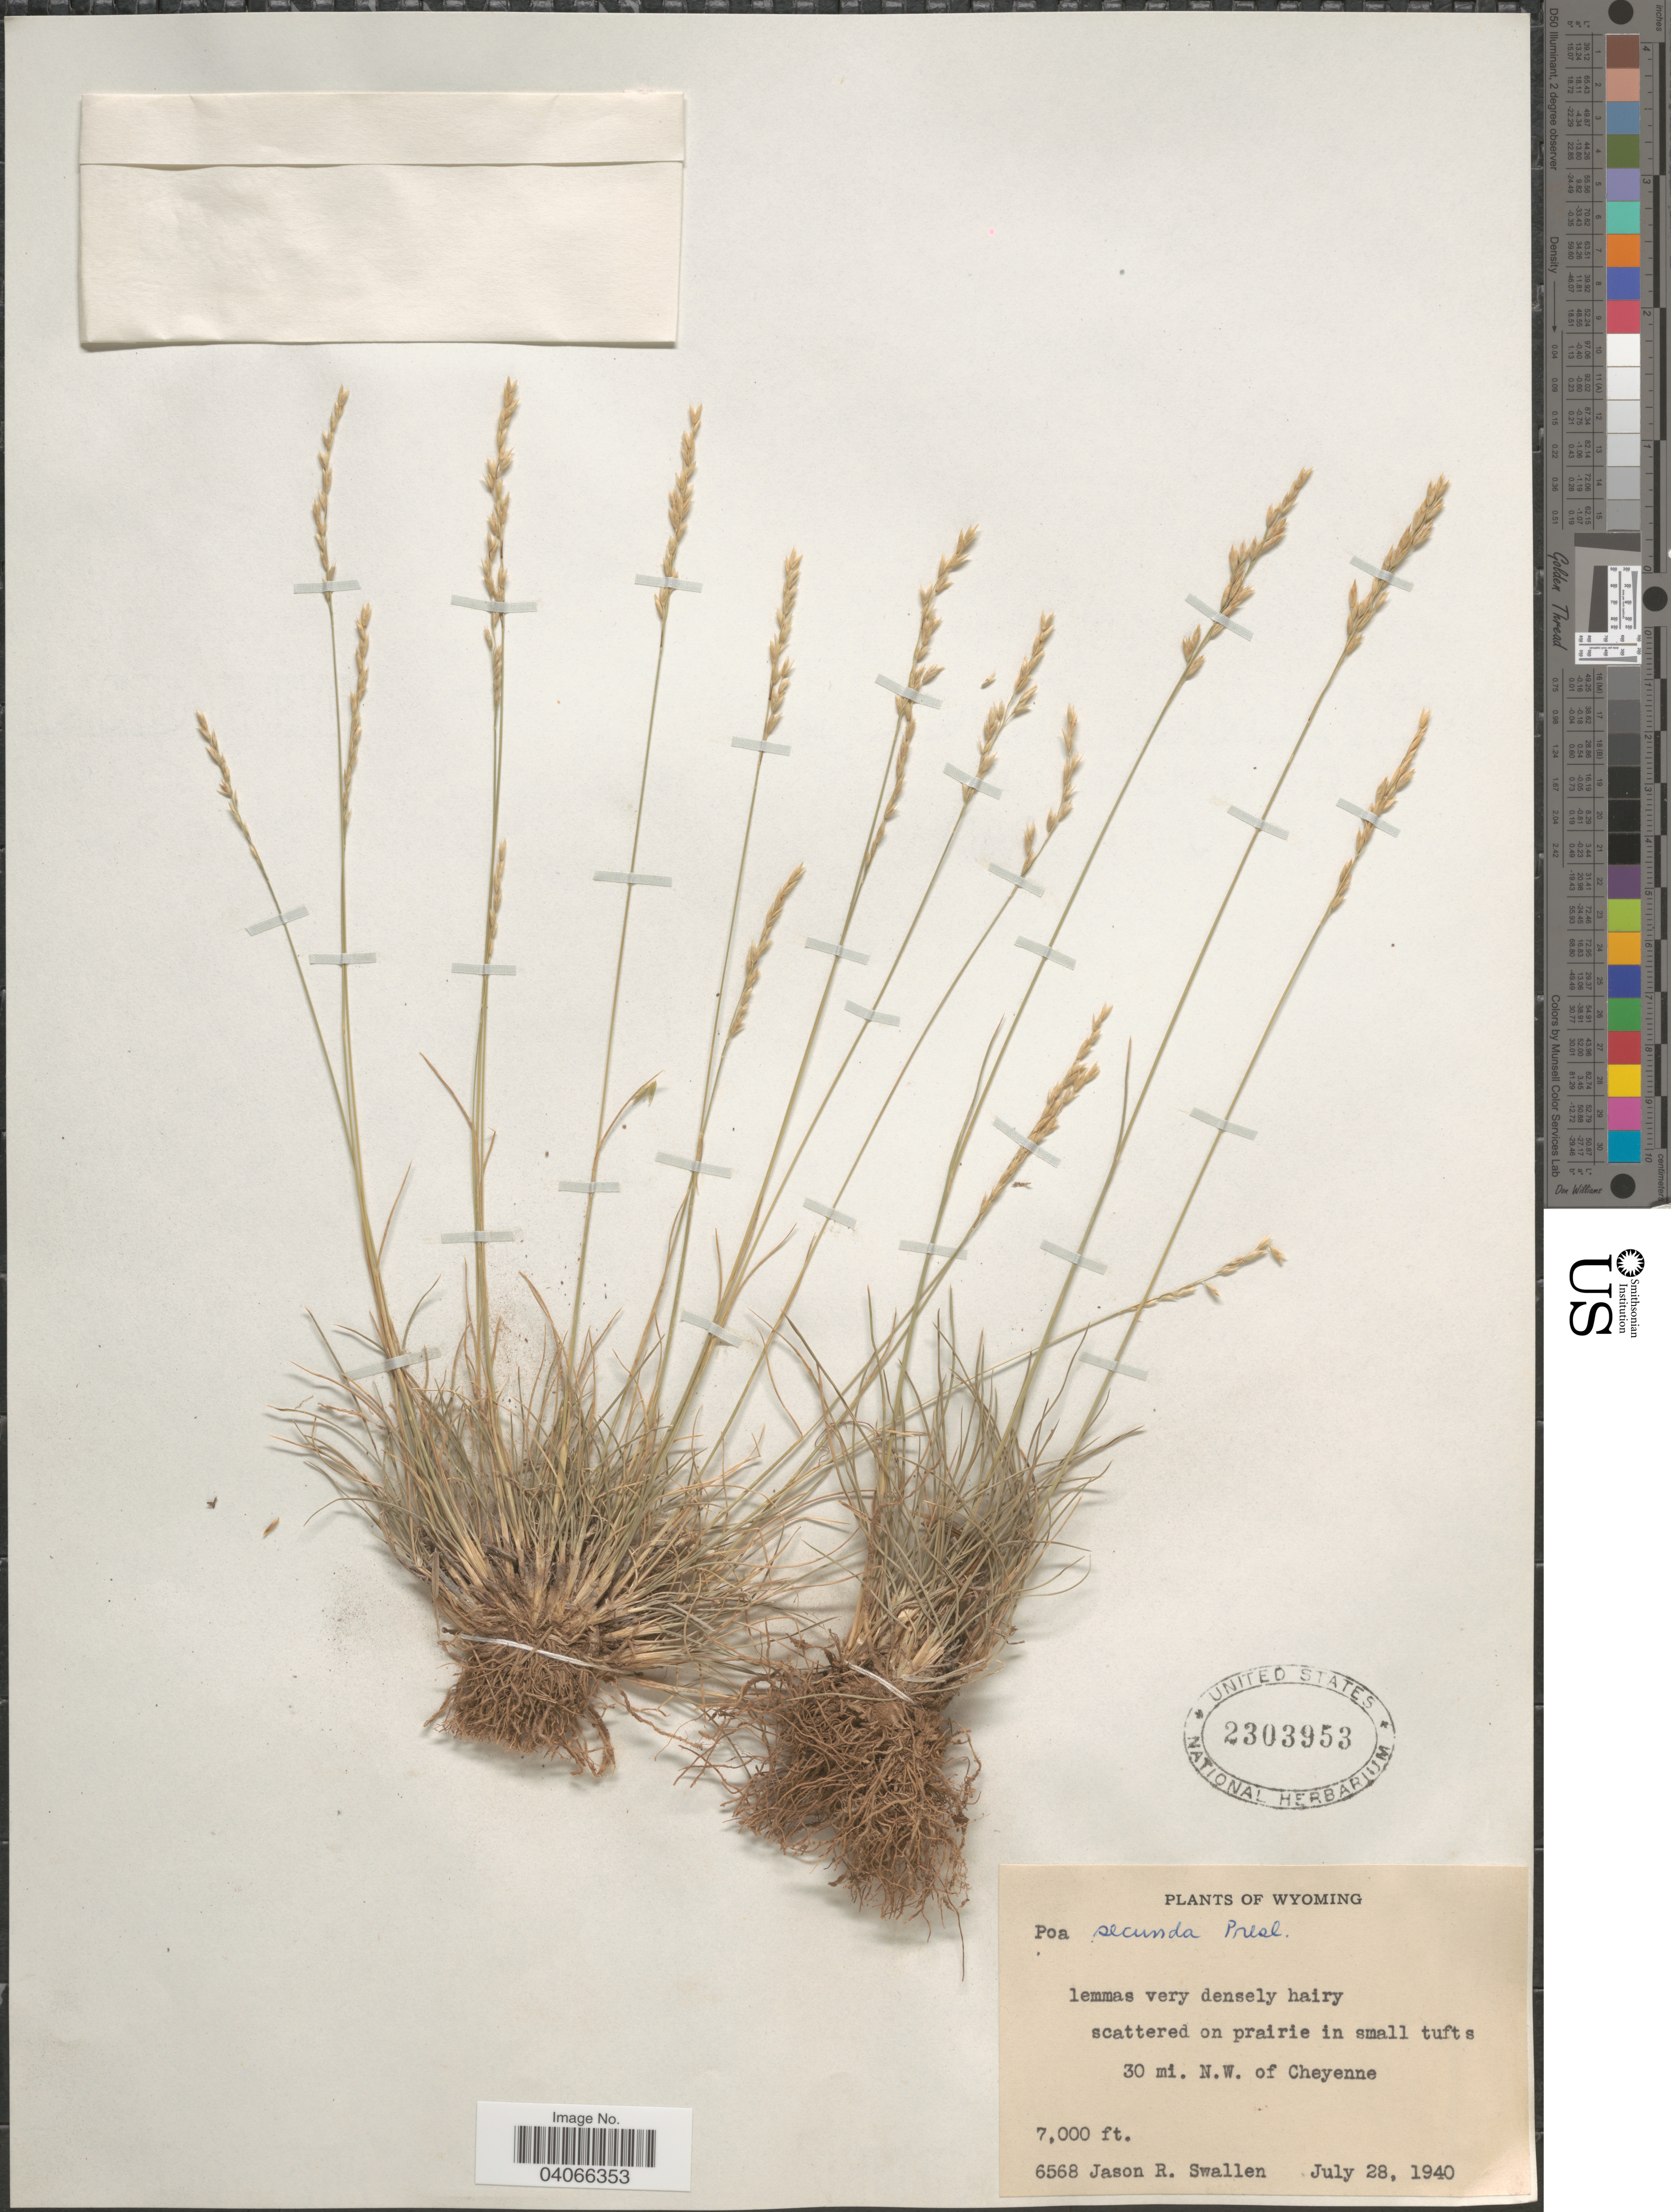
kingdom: Plantae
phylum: Tracheophyta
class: Liliopsida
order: Poales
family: Poaceae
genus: Poa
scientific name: Poa secunda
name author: J. Presl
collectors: J. R. Swallen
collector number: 6568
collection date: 1940-07-28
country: United States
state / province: Wyoming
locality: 30 mi. N.W. of Cheyenne.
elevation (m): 2134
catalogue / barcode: US 2303953